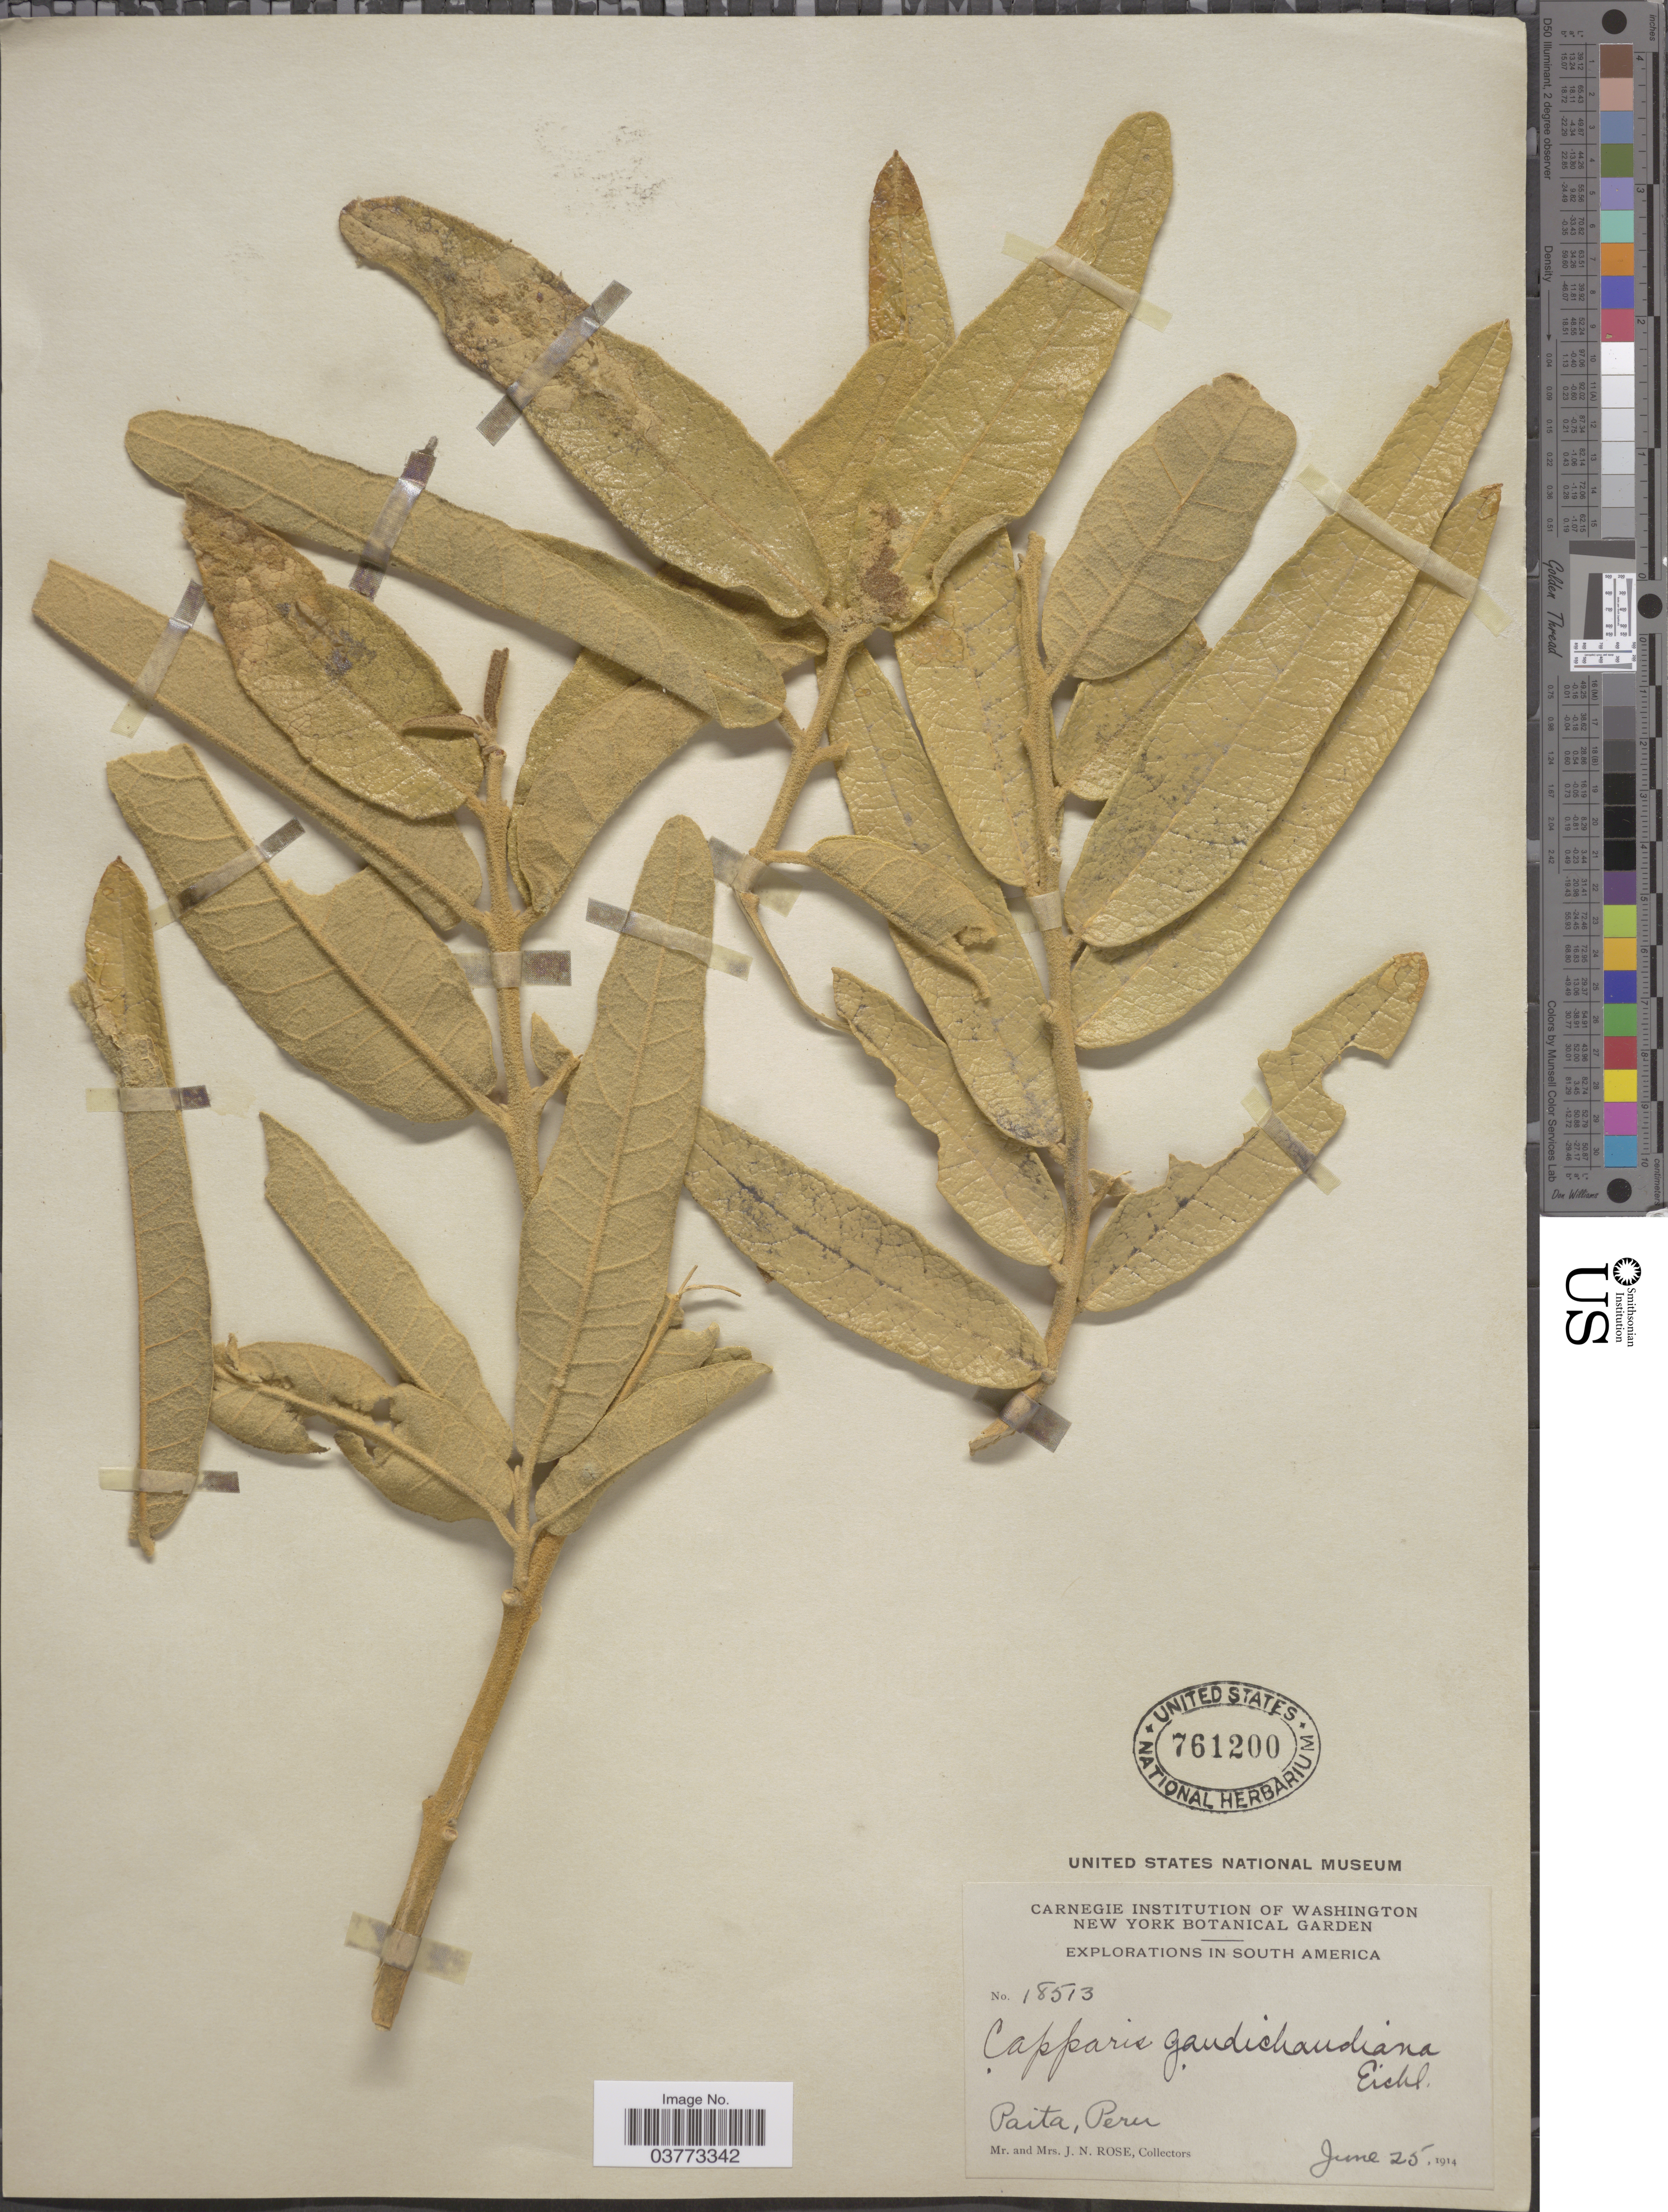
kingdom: Plantae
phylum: Tracheophyta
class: Magnoliopsida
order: Brassicales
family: Capparaceae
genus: Colicodendron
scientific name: Colicodendron angulatum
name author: (Ruiz & Pav. ex DC.) Hutch.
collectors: J. N. Rose & L. B. Rose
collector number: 18513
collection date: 1914-06-25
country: Peru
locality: Paita.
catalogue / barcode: US 761200